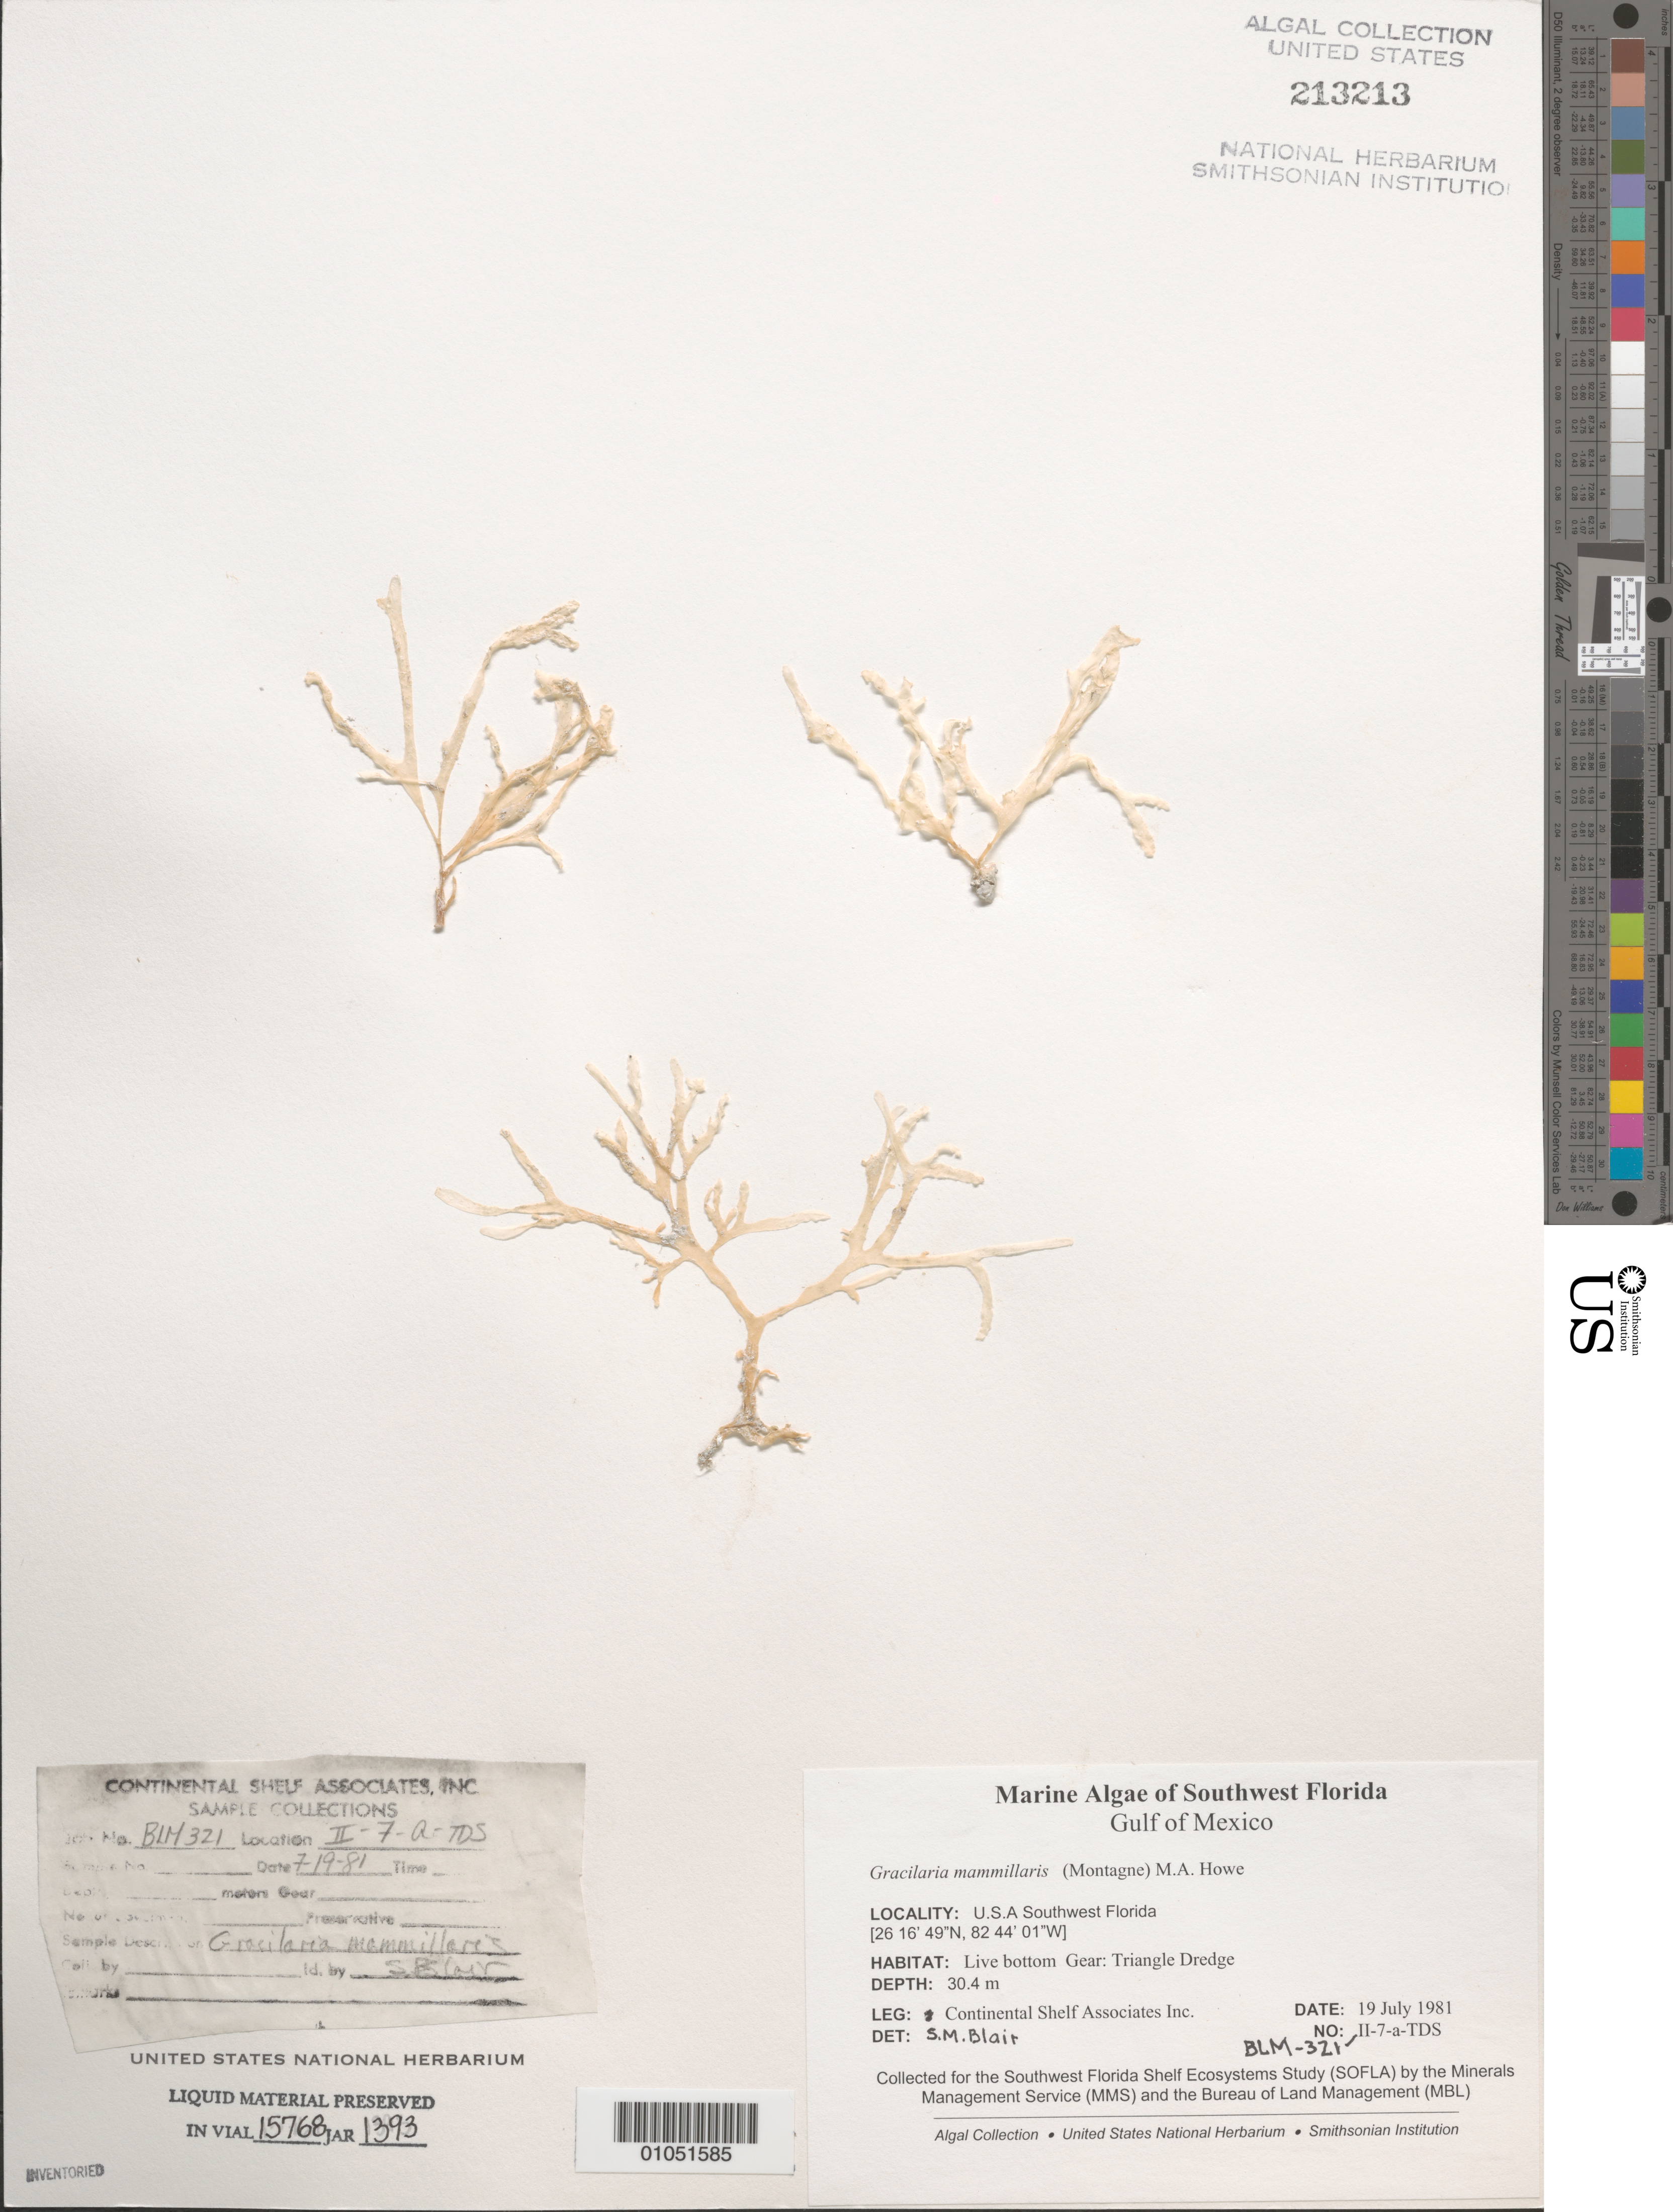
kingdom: Plantae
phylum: Rhodophyta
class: Florideophyceae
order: Gracilariales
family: Gracilariaceae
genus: Gracilaria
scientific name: Gracilaria mammillaris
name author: (Mont.) M. Howe in Britton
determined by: Blair, S. M.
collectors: Continental Shelf Associates for the MMS/BLM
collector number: BLM-321-II-7-A-TDS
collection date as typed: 19 Jul 1981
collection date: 1981-07-19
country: United States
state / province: Florida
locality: Gulf of Mexico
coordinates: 26 16'49"N, 82 44'01"W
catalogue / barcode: US 213213